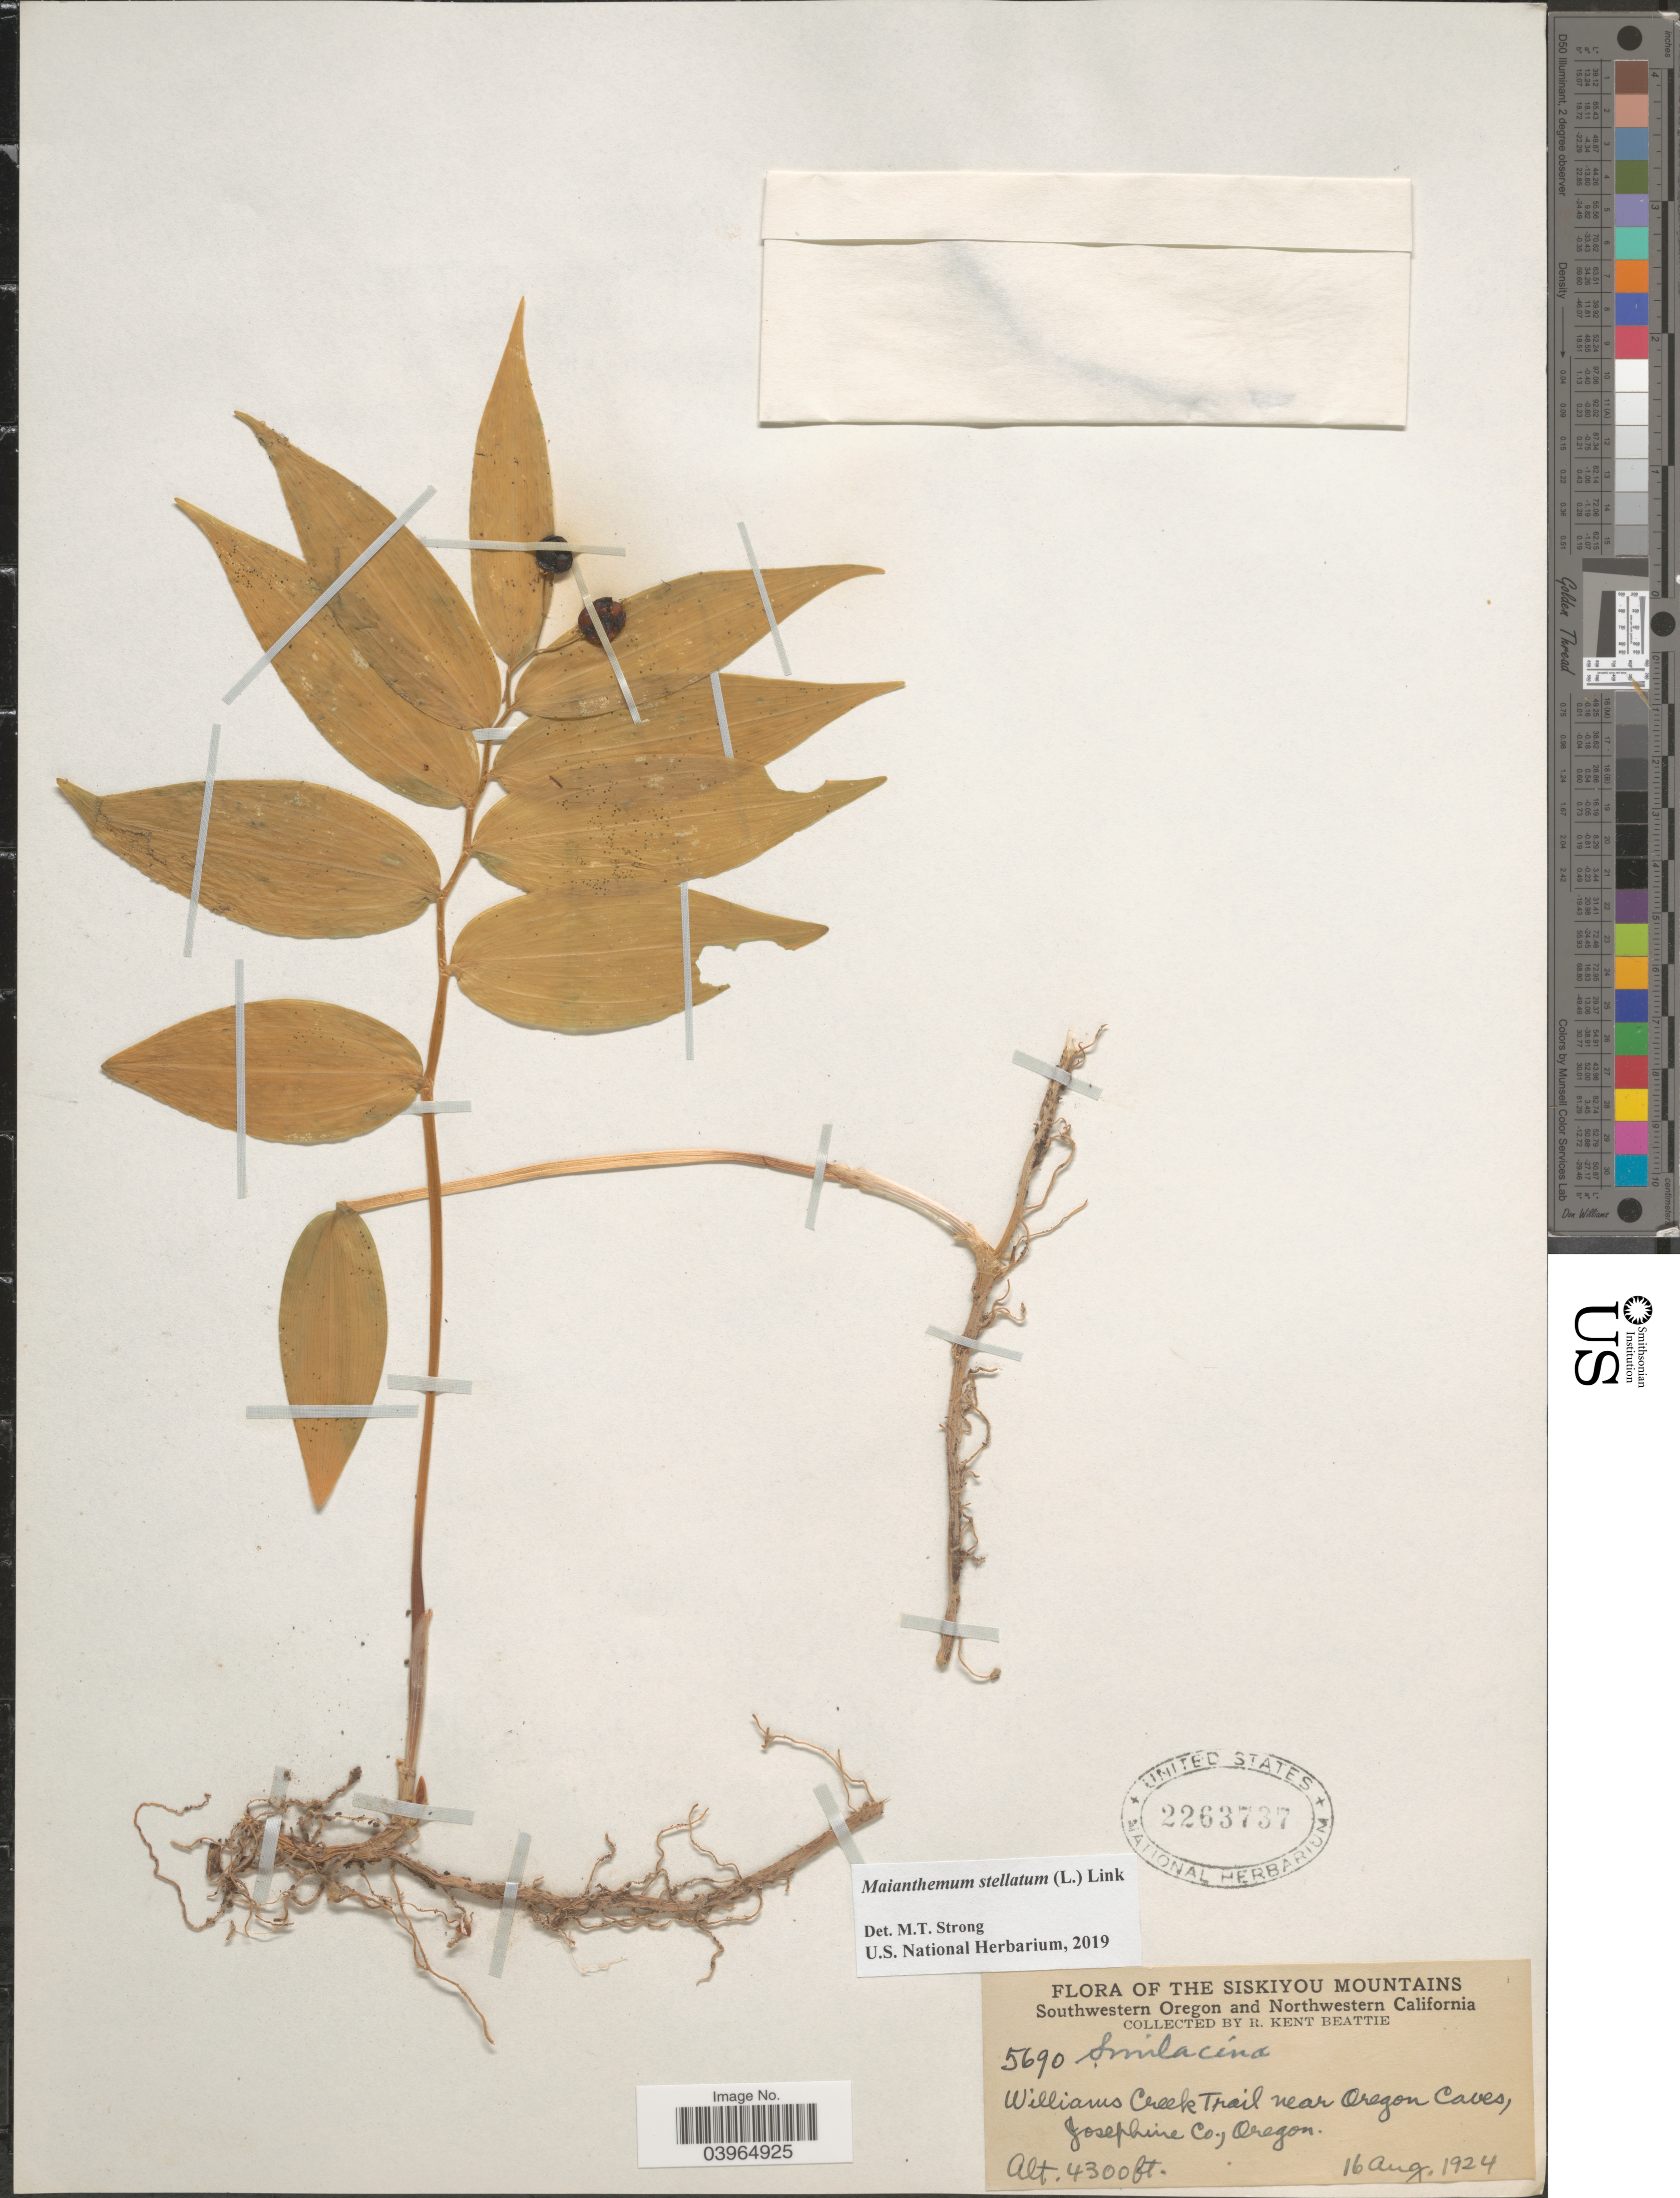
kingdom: Plantae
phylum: Tracheophyta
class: Liliopsida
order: Asparagales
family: Asparagaceae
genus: Maianthemum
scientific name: Maianthemum stellatum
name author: (L.) Link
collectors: R. K. Beattie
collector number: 5690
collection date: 1924-08-16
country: United States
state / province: Oregon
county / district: Josephine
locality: The Siskiyou Mountains. Southwestern Oregon. Williams Creek Trail near Oregon Caves, Josephine Co.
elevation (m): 1311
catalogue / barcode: US 2263737